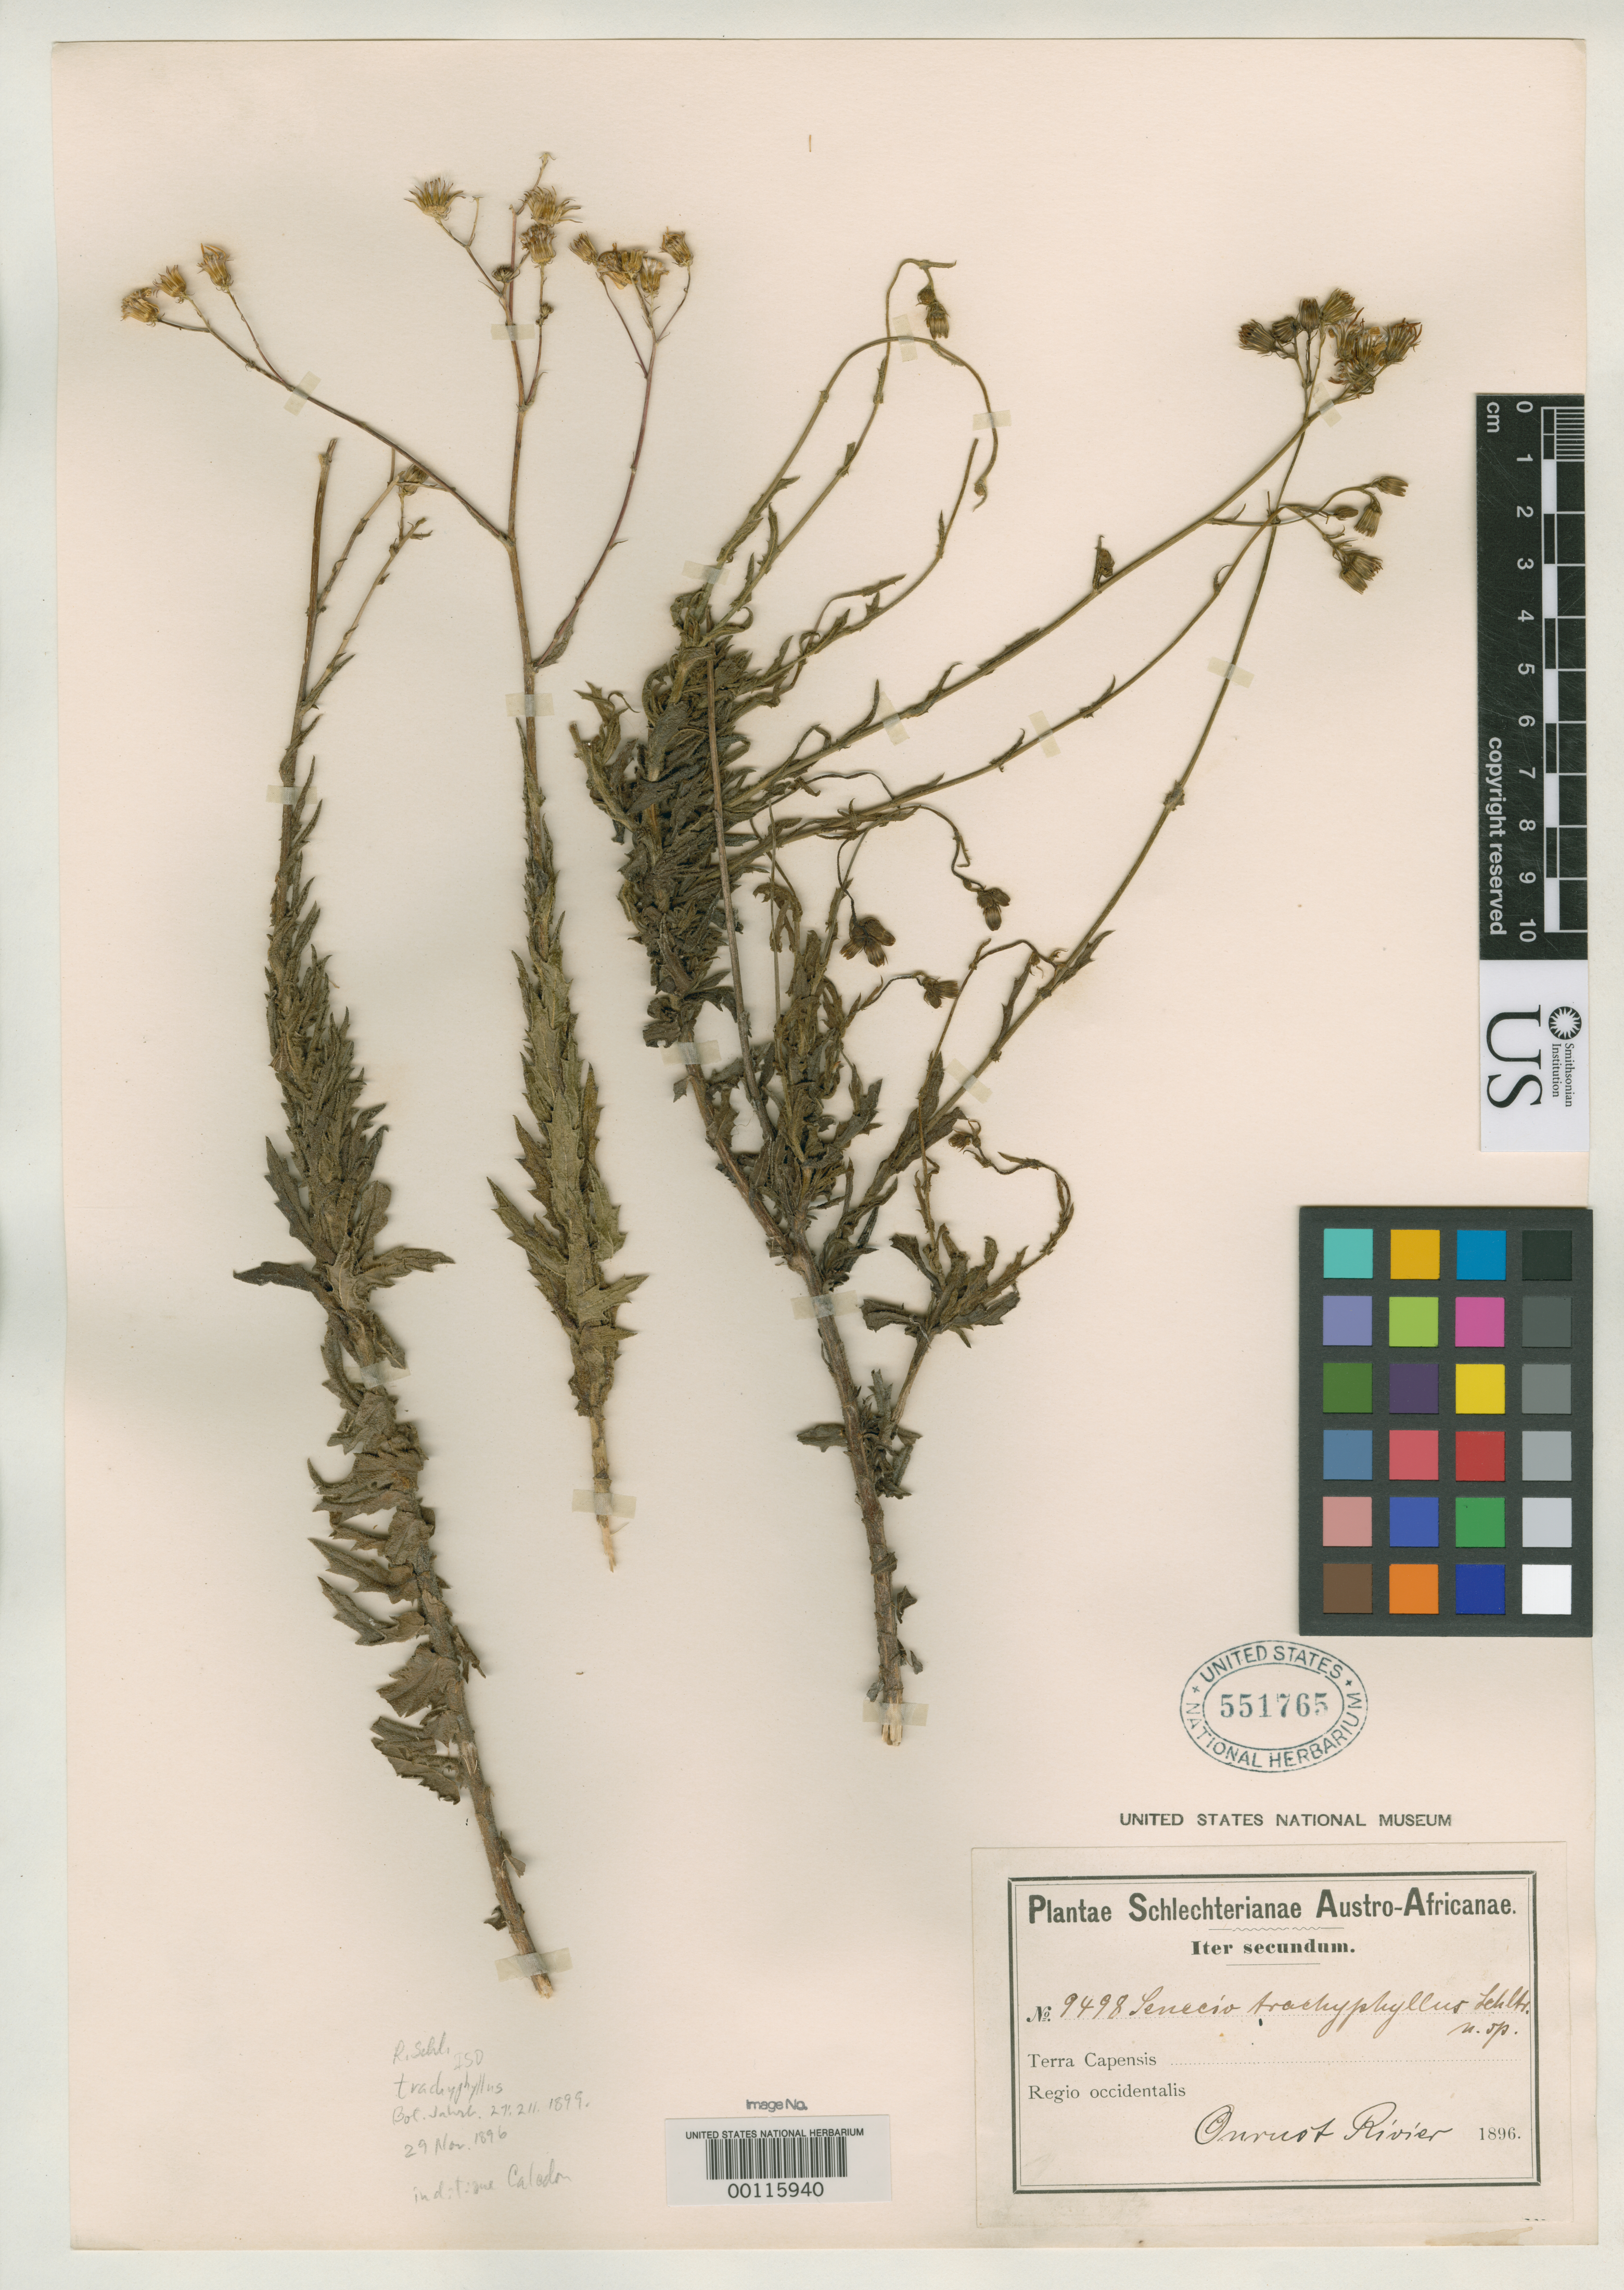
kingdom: Plantae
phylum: Tracheophyta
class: Magnoliopsida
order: Asterales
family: Asteraceae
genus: Senecio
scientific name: Senecio trachyphyllus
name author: Schltr.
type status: Isotype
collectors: F. R. R. Schlechter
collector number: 9498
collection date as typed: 29 Nov 1896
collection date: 1896-11-29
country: South Africa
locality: Onrust Rivier, Caledon Jurisdiction.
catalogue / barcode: US 551765